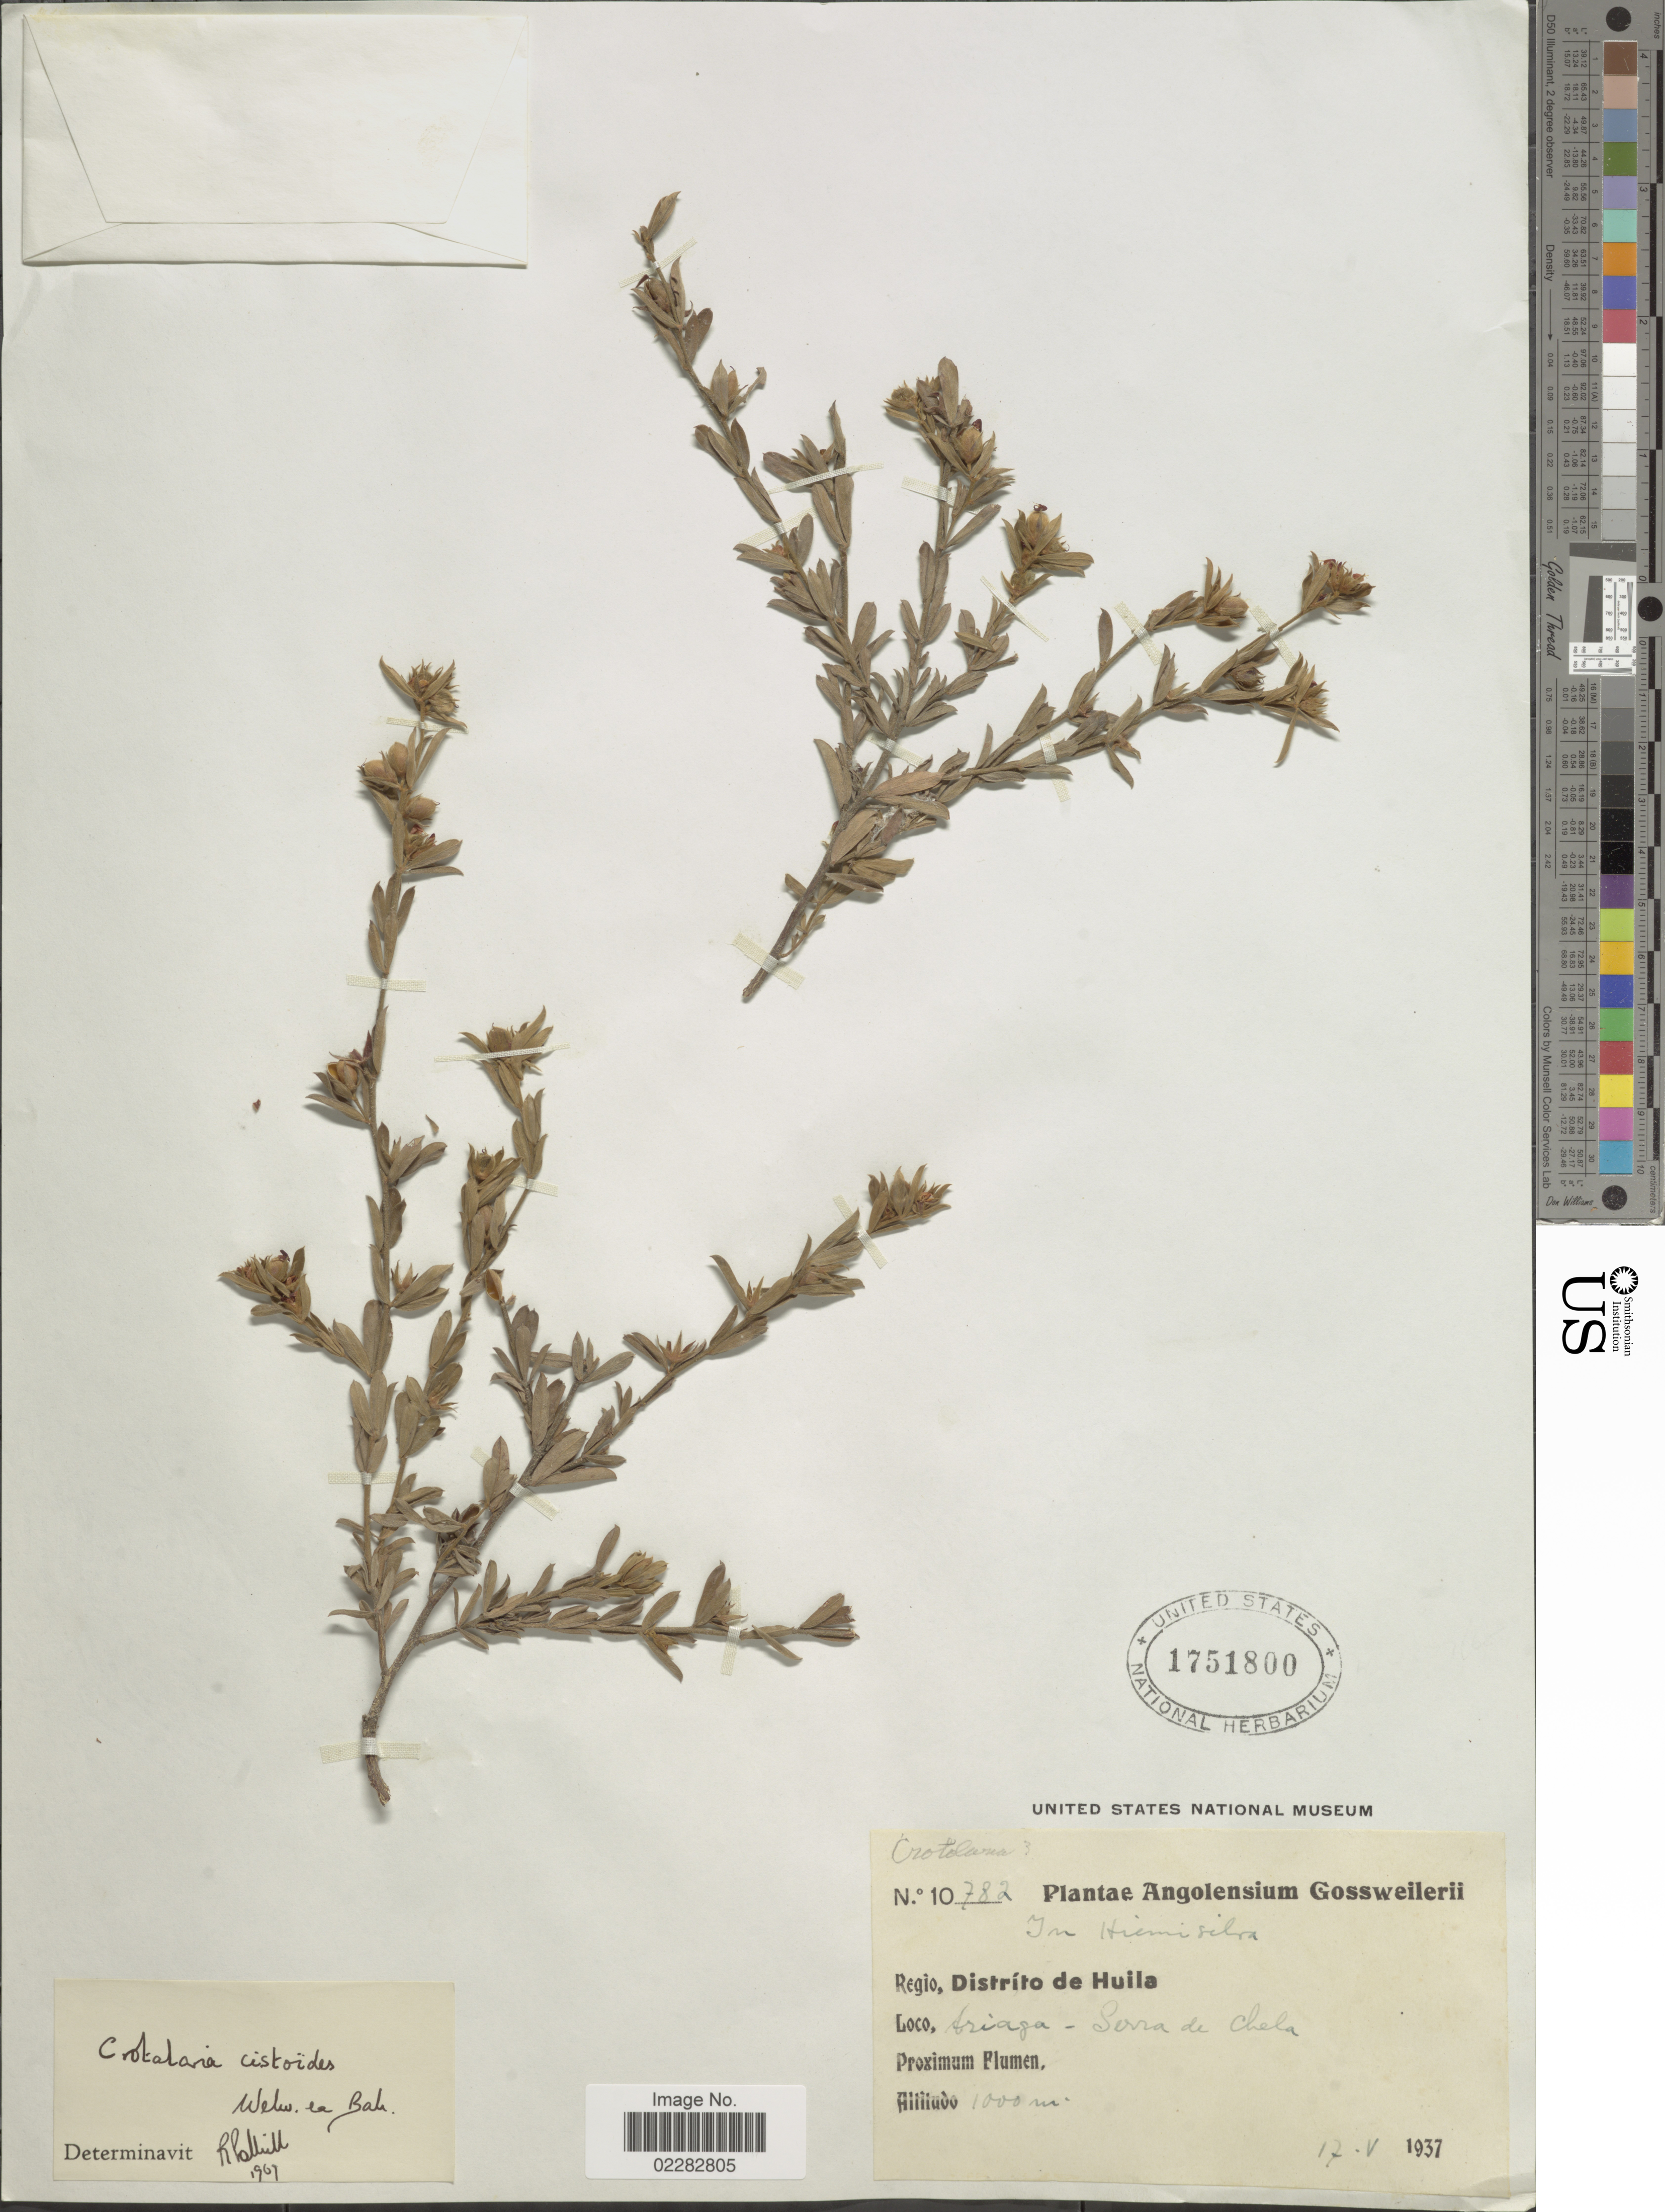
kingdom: Plantae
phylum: Tracheophyta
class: Magnoliopsida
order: Fabales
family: Fabaceae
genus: Crotalaria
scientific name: Crotalaria cistoides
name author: Baker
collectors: -. Gossweiler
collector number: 10782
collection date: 1937-05-17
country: Angola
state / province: Huila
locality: Ariaga-Serra de Chela.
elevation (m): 1000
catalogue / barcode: US 1751800